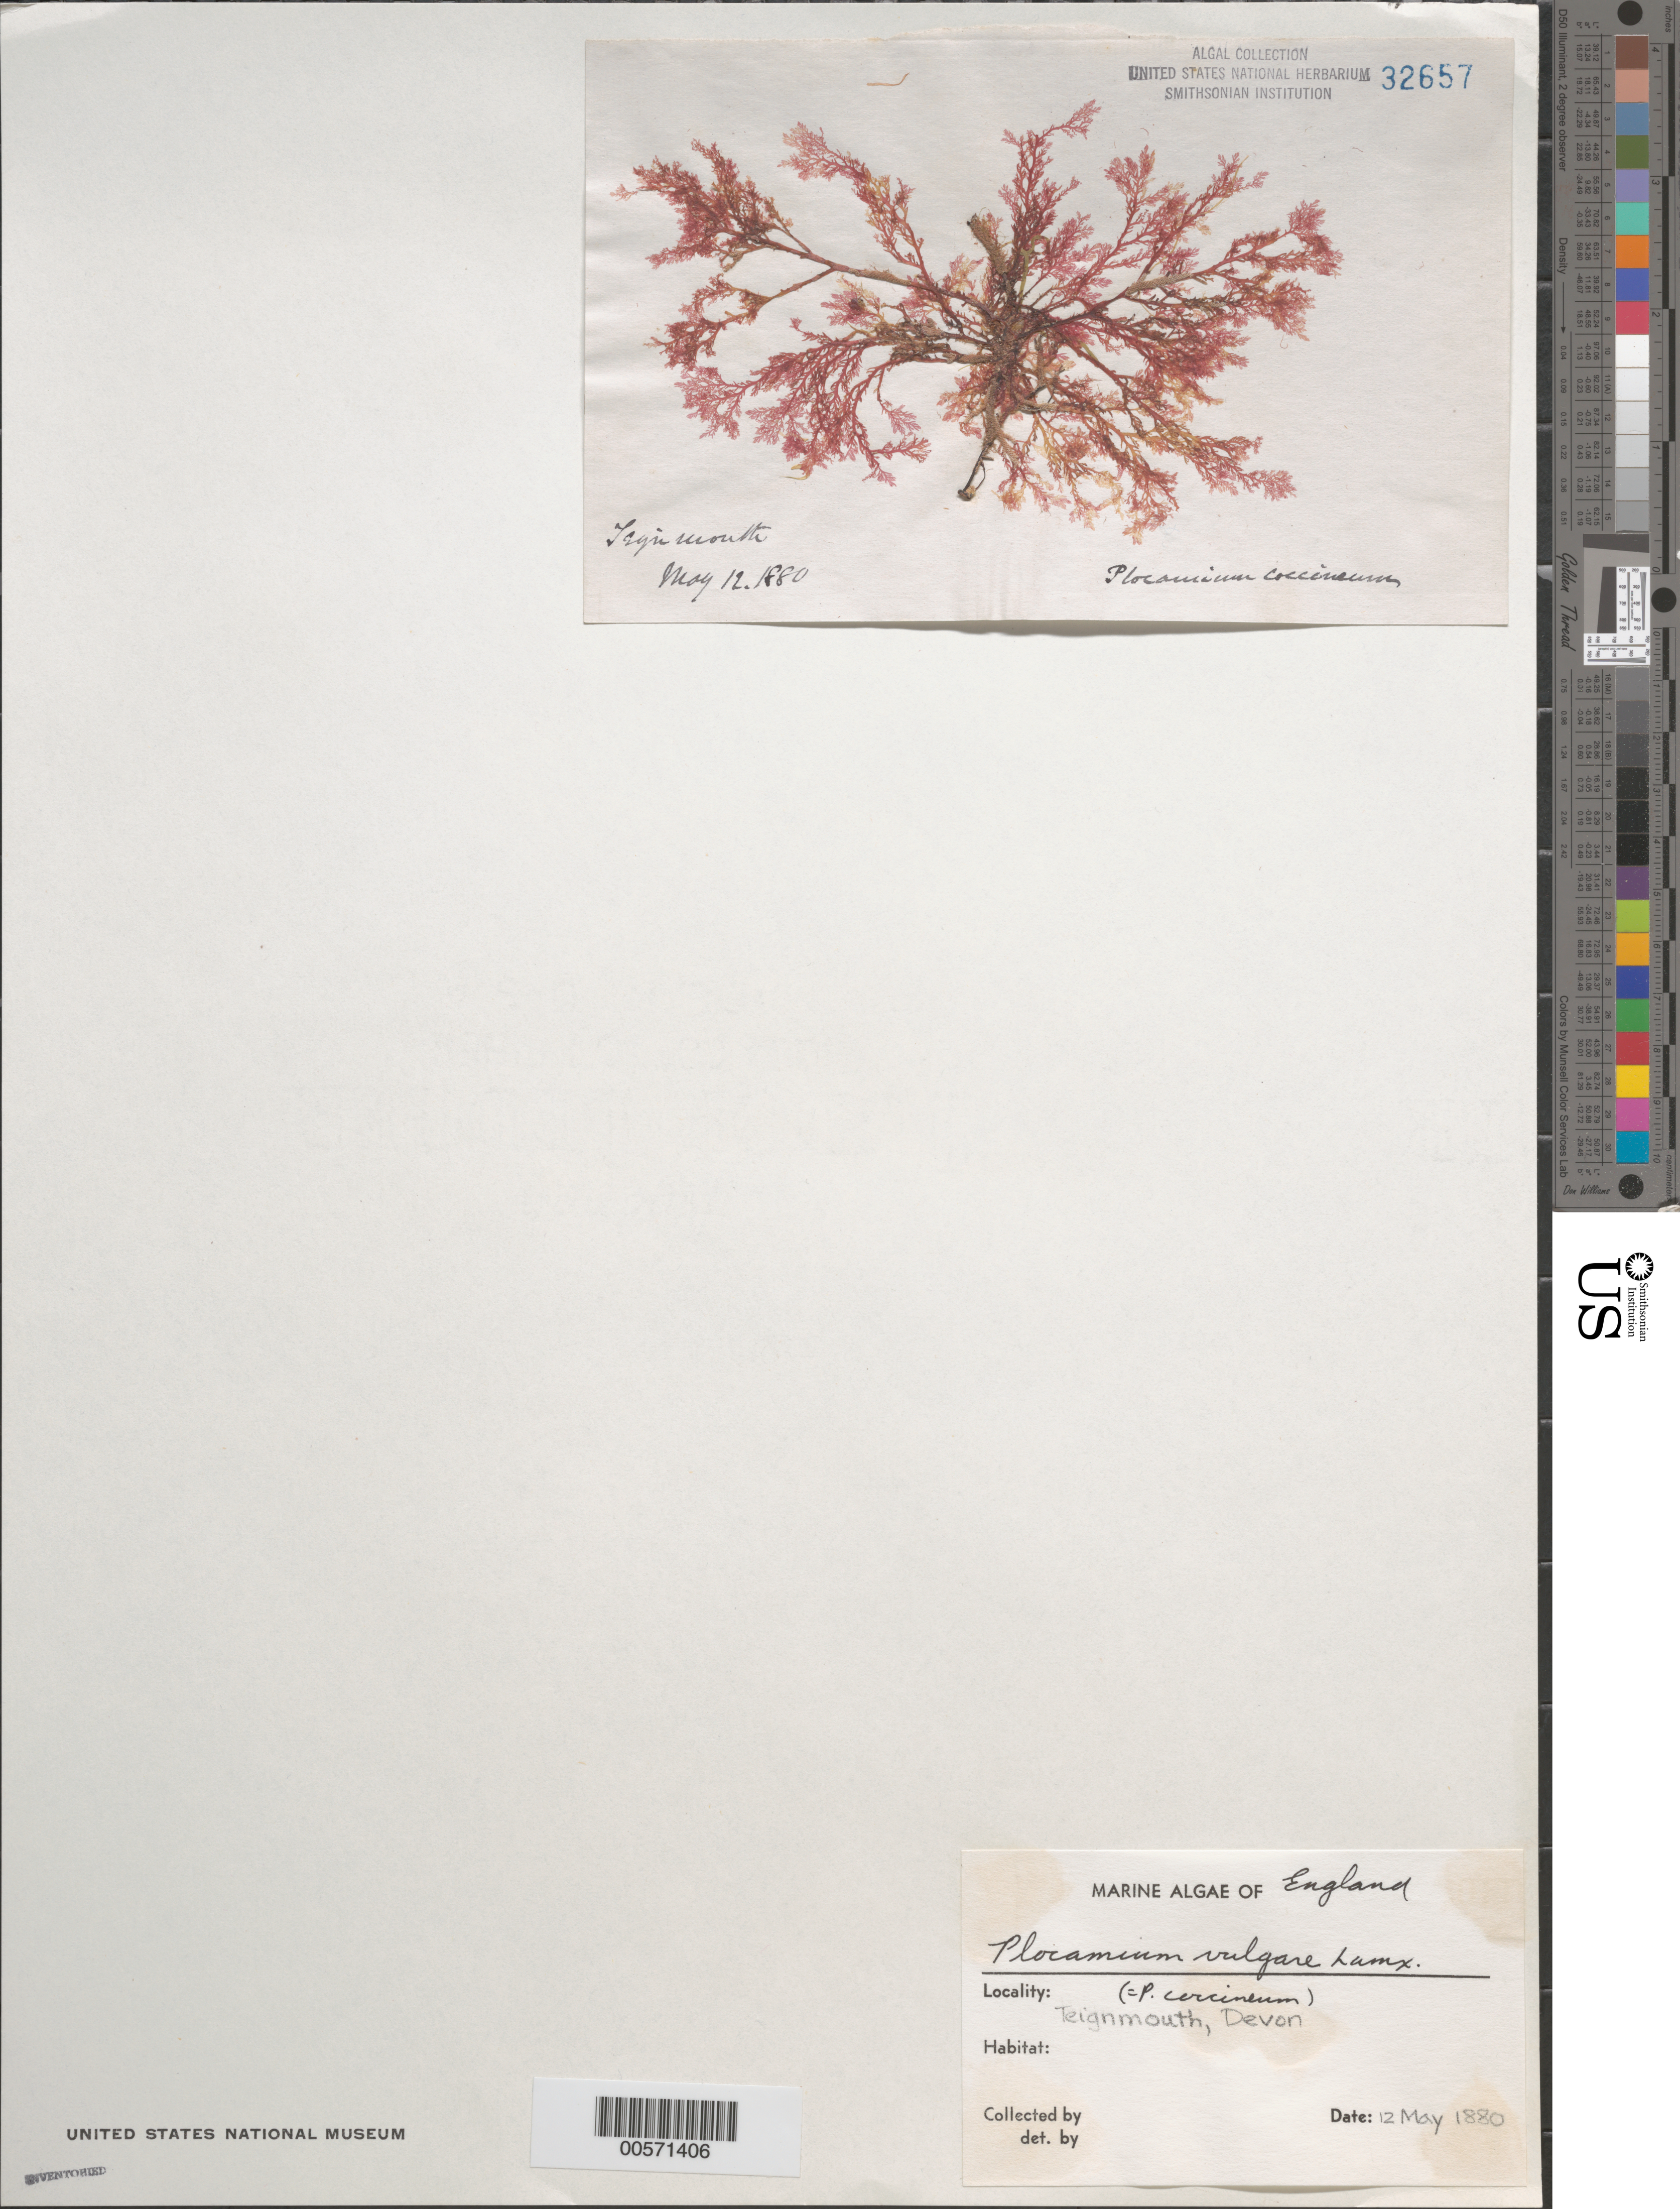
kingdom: Plantae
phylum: Rhodophyta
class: Florideophyceae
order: Plocamiales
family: Plocamiaceae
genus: Plocamium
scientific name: Plocamium cartilagineum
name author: (L.) P.S. Dixon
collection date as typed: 12 May 1880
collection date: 1880-05-12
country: United Kingdom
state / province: England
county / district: Devon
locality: Teignmouth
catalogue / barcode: US 32657